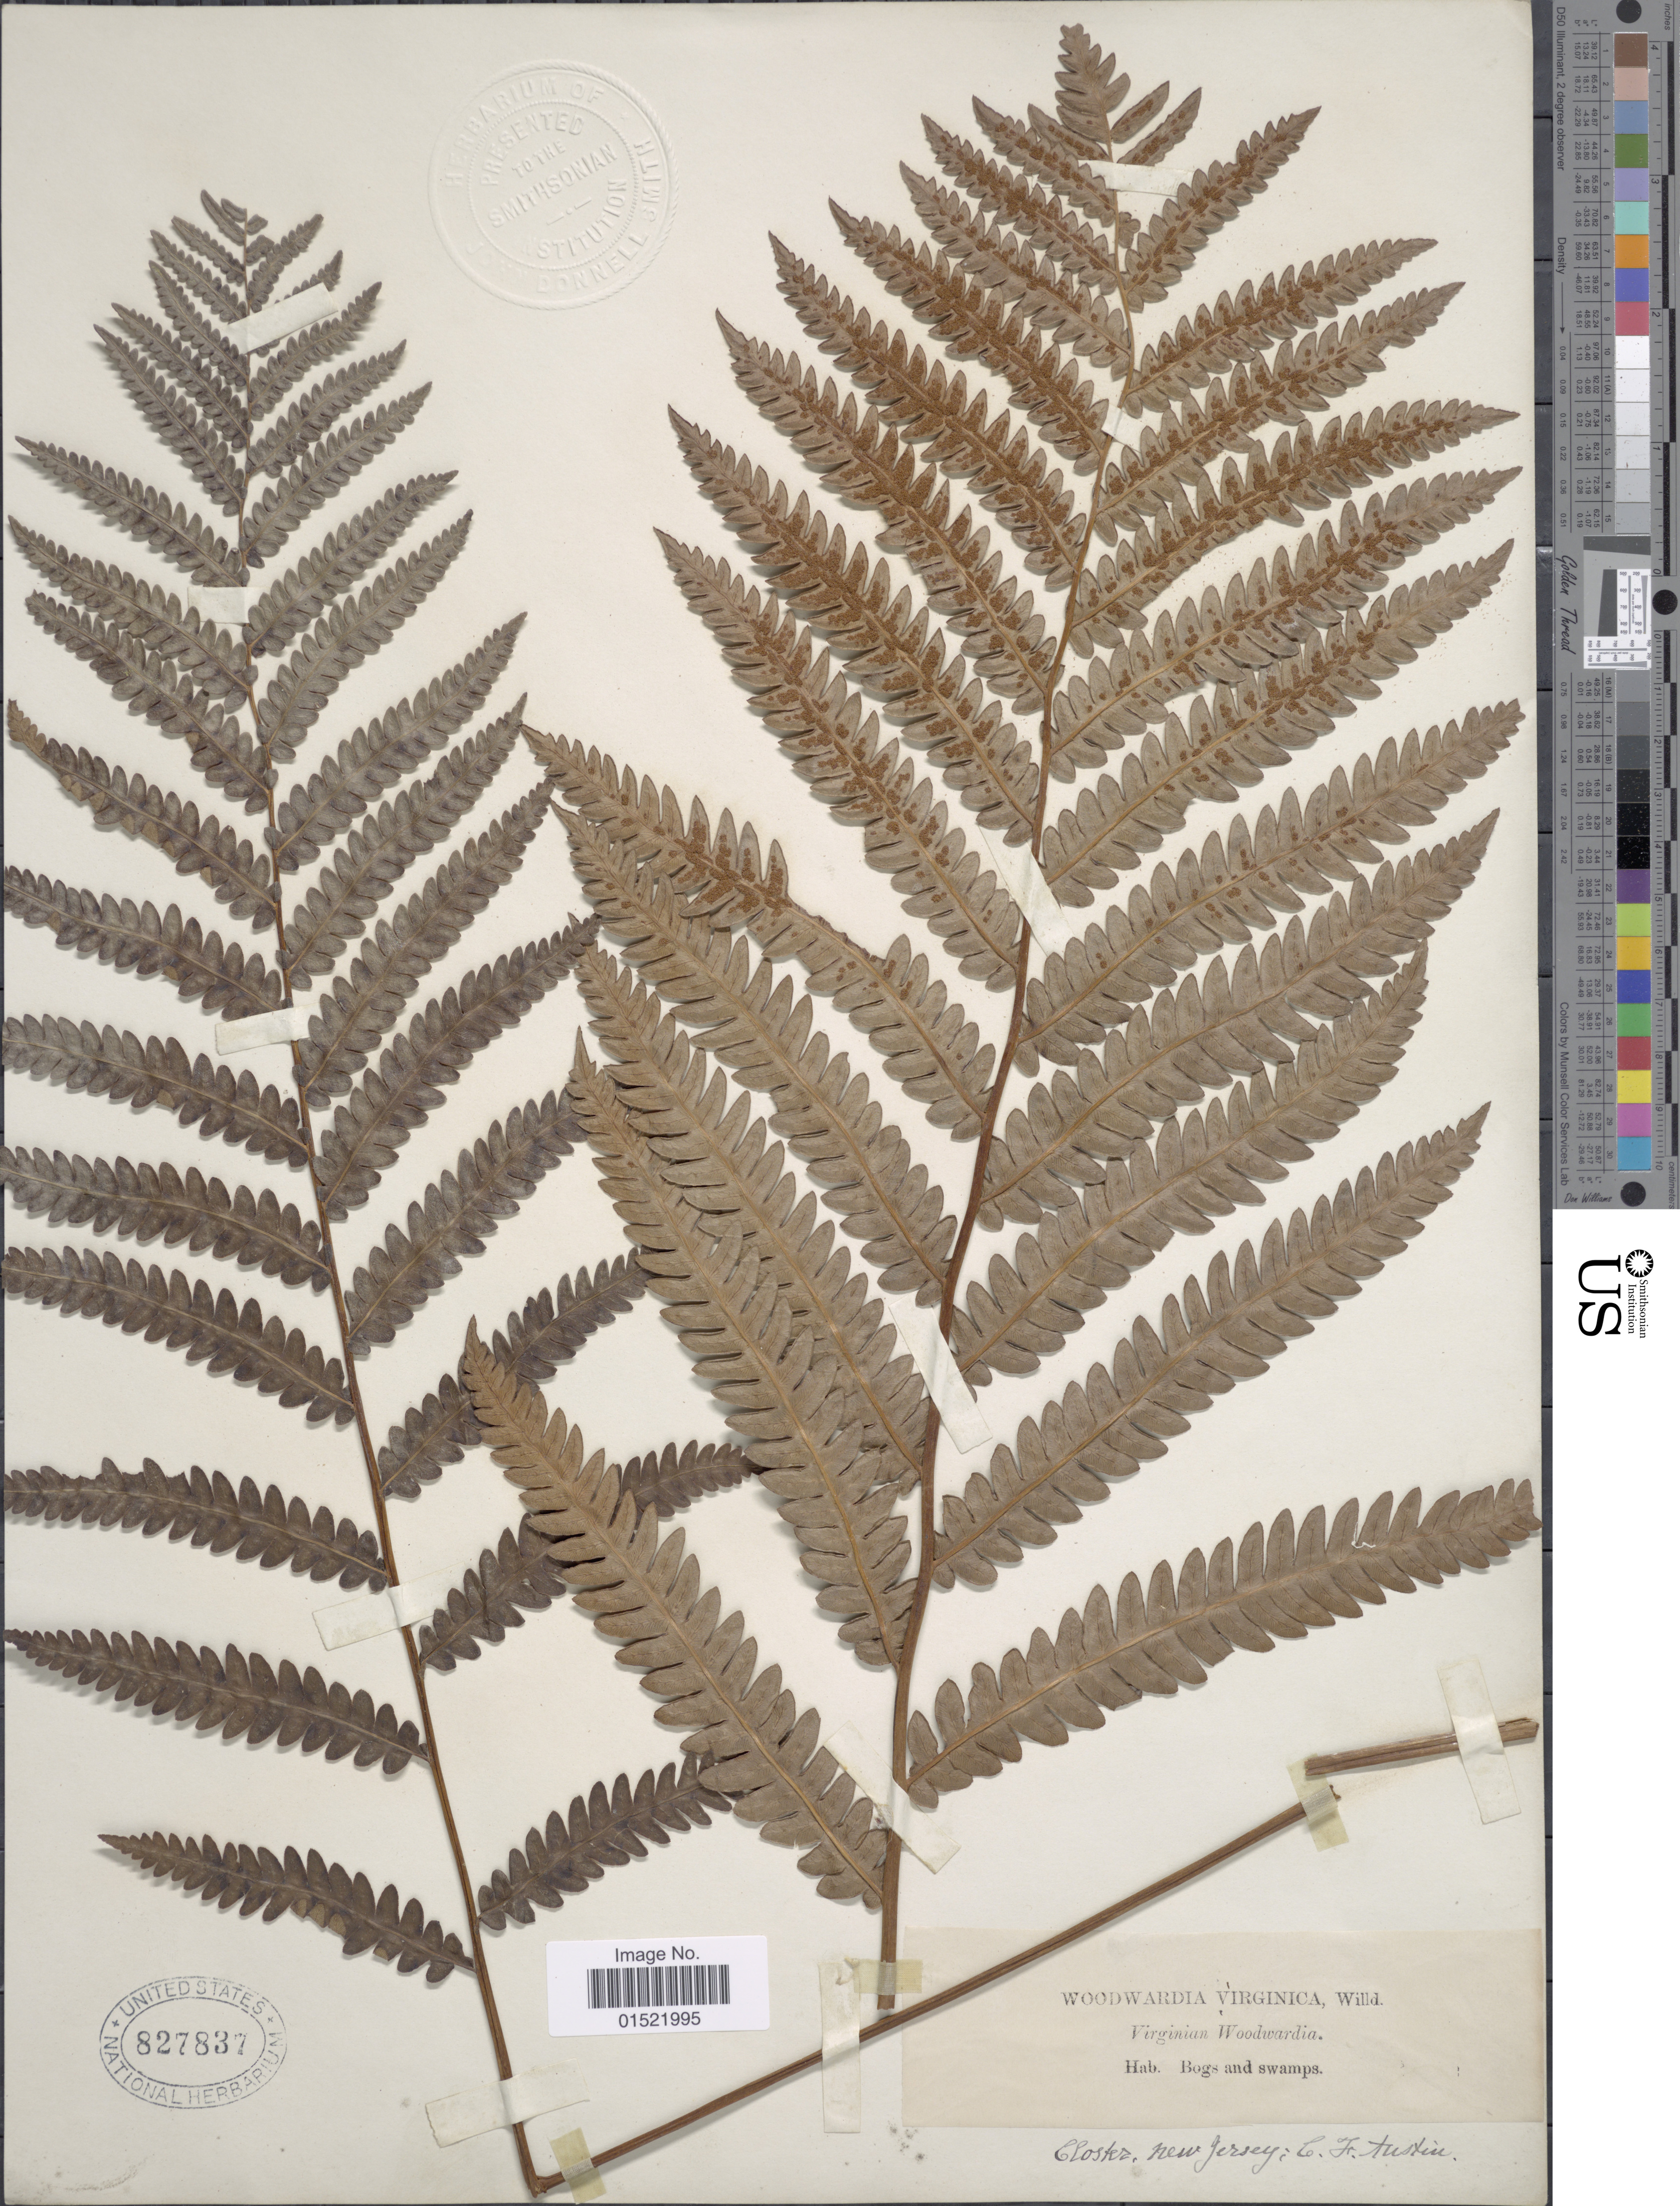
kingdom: Plantae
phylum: Tracheophyta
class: Polypodiopsida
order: Polypodiales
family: Blechnaceae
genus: Woodwardia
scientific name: Woodwardia virginica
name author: (L.) R.M. Sm.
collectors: C. F. Austin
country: United States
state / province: New Jersey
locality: Closter, New Jersey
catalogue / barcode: US 827837